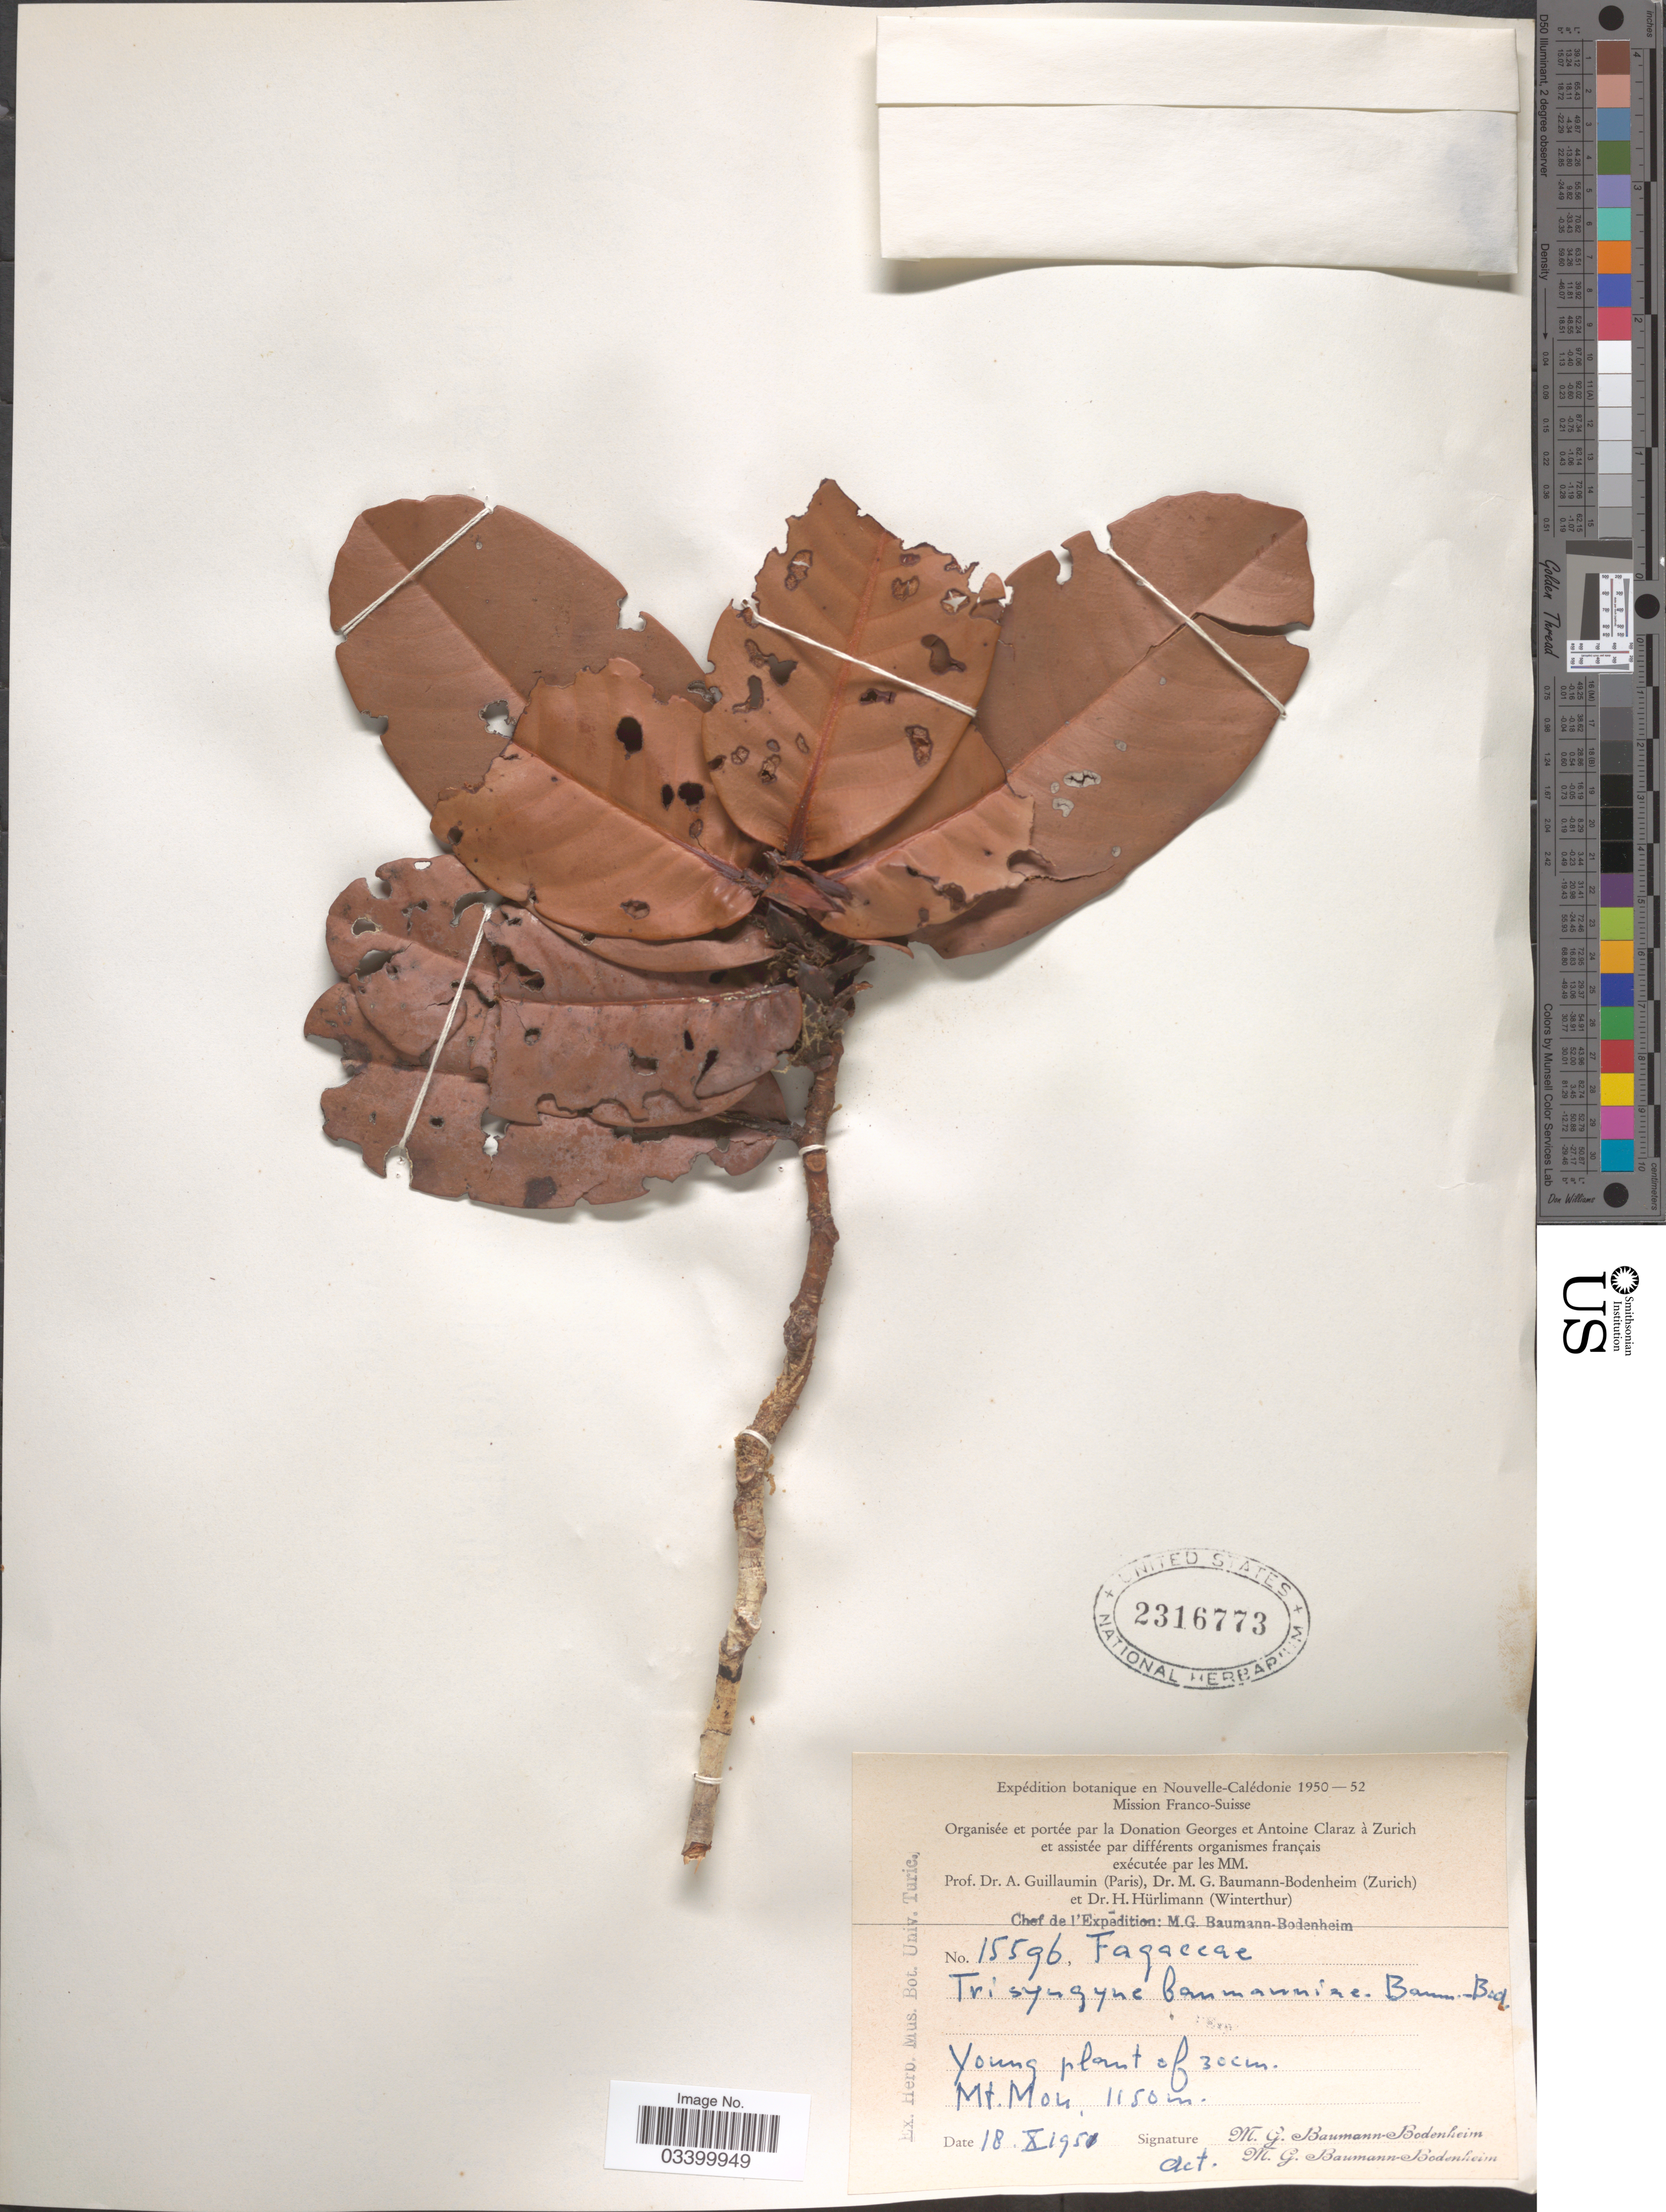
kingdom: Plantae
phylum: Tracheophyta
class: Magnoliopsida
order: Fagales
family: Nothofagaceae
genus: Nothofagus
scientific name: Nothofagus baumanniae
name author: (Baum.-Bod.) Steenis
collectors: M. G. Baumann-Bodenheim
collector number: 15596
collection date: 1951-10-18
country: New Caledonia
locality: Nouvelle-Calédonie. Mt. Mou.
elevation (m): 1150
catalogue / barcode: US 2316773